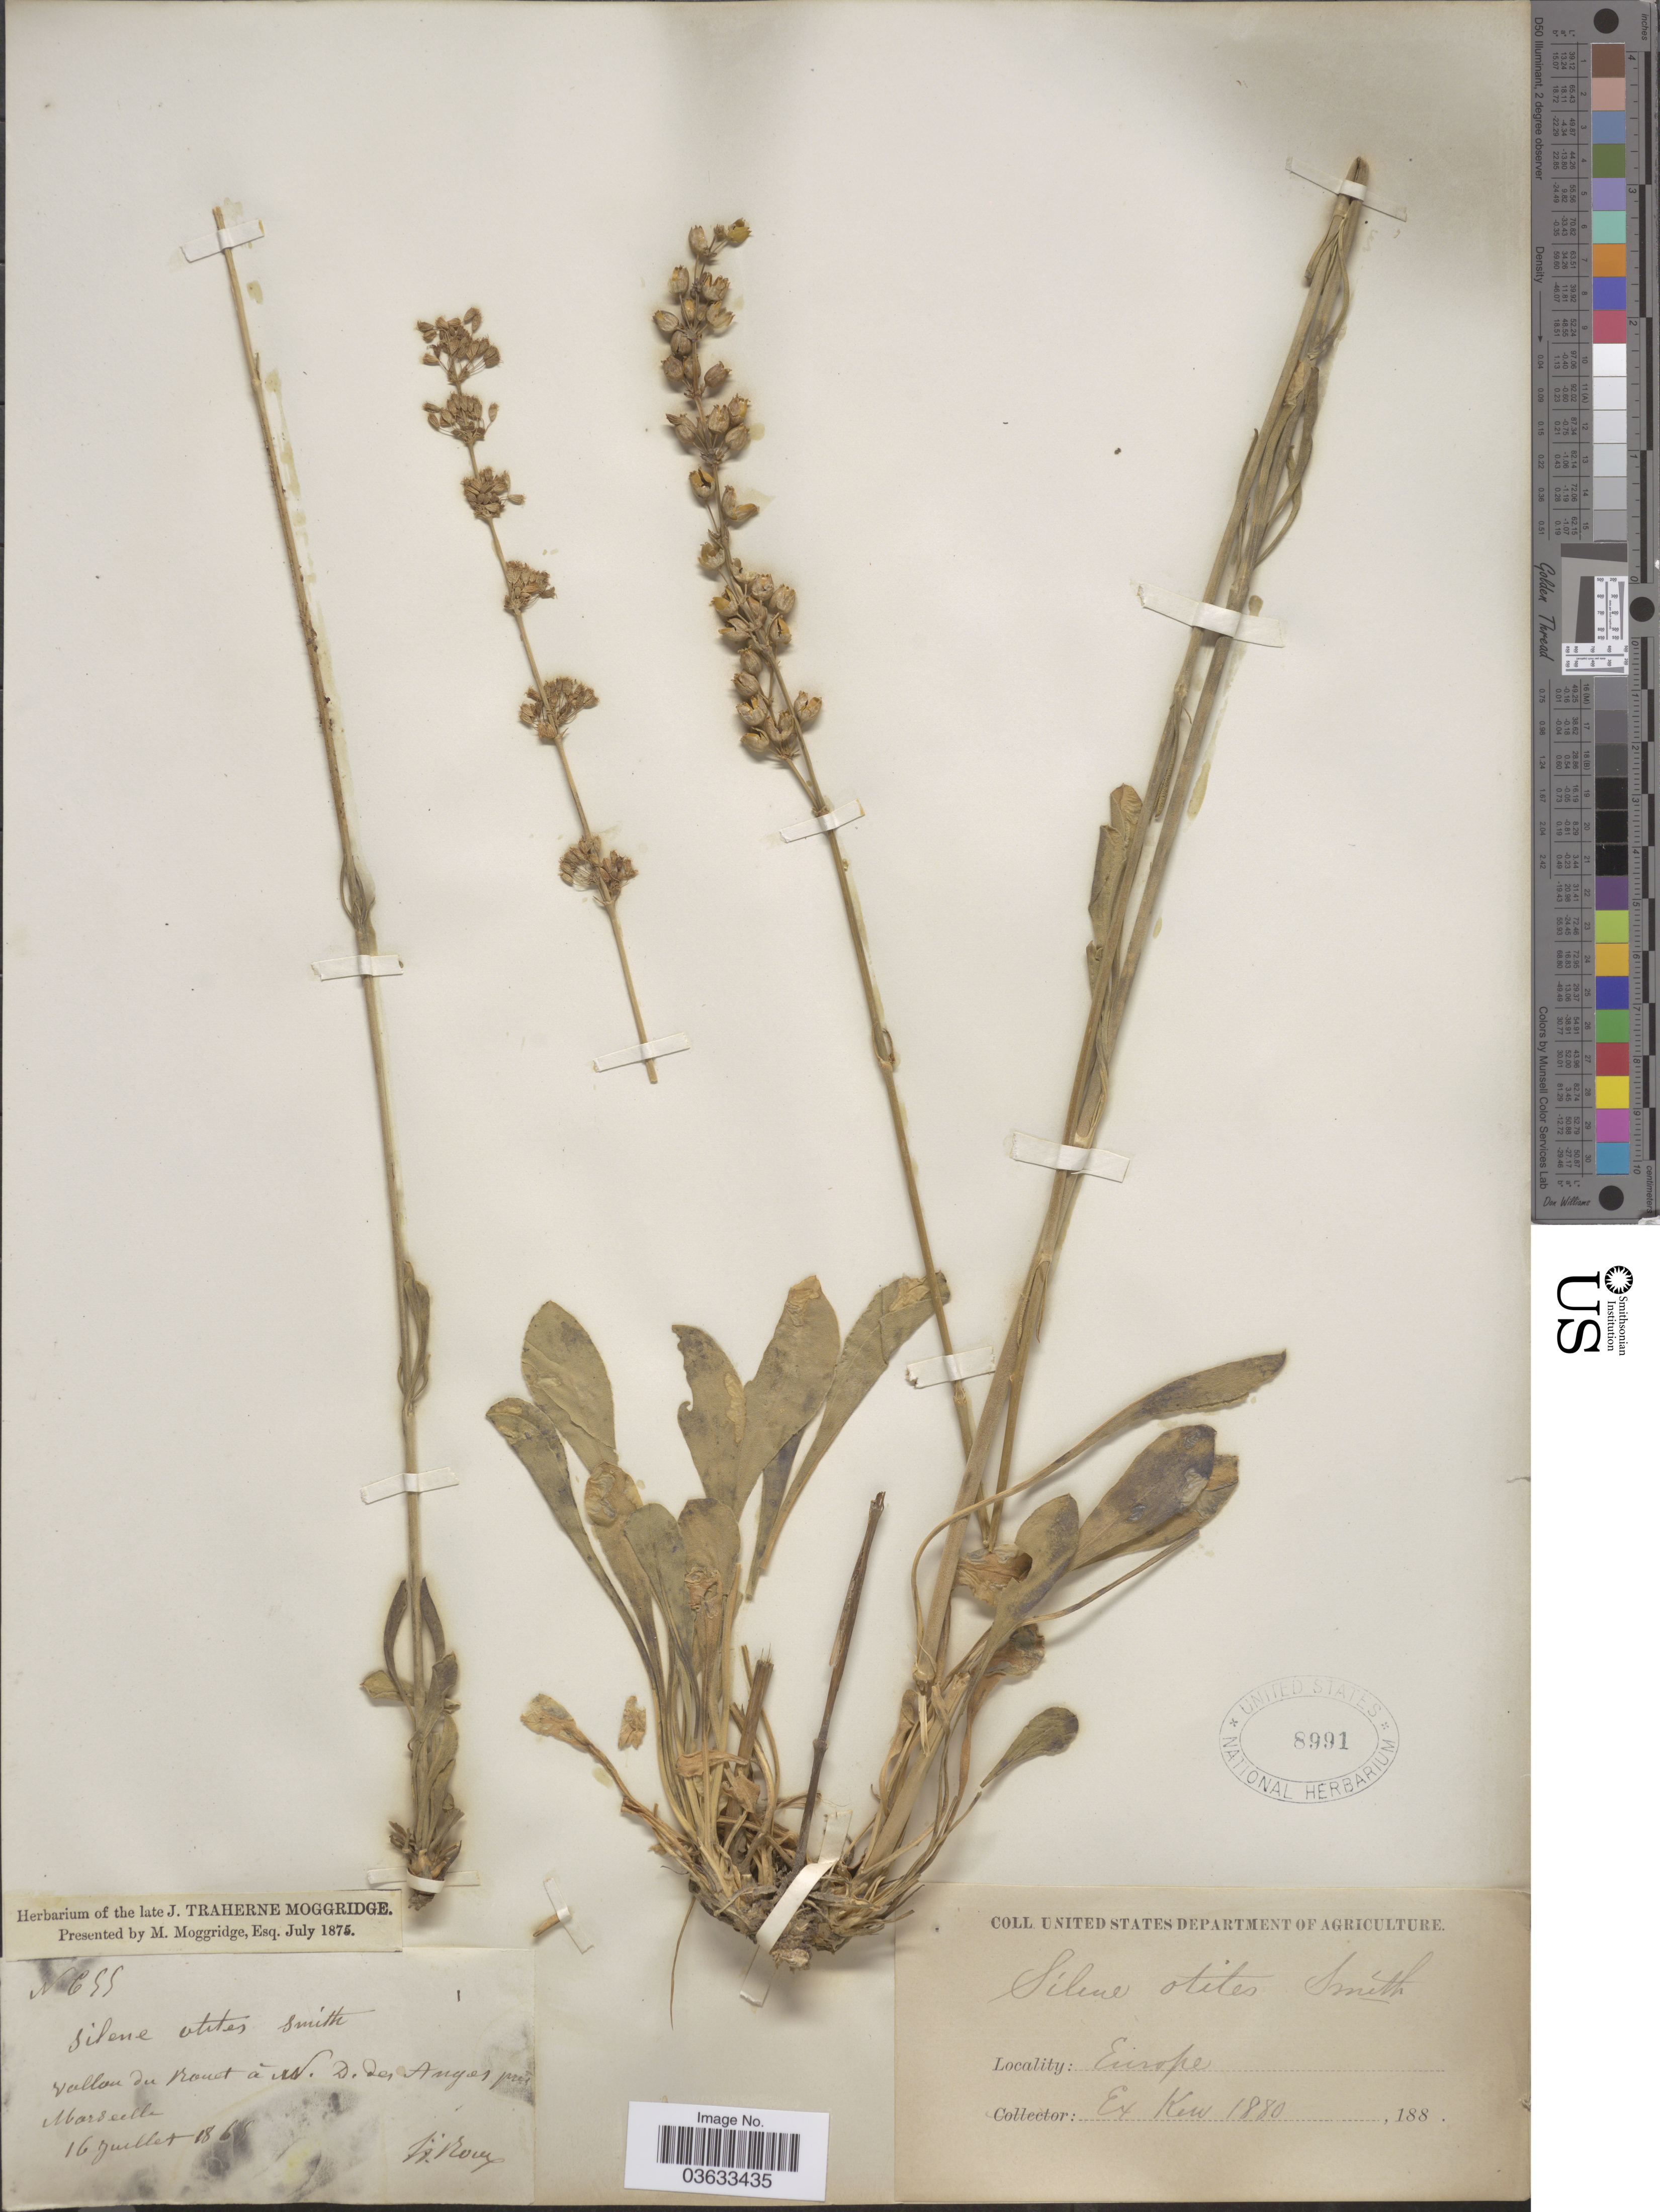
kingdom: Plantae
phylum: Tracheophyta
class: Magnoliopsida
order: Caryophyllales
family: Caryophyllaceae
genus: Silene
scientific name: Silene otites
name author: (L.) Wibel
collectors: F. Roux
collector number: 655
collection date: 1865-07-16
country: France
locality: Vallon du Bouet á W. D. des Anges pres Marseille. Europe.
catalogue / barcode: US 8991